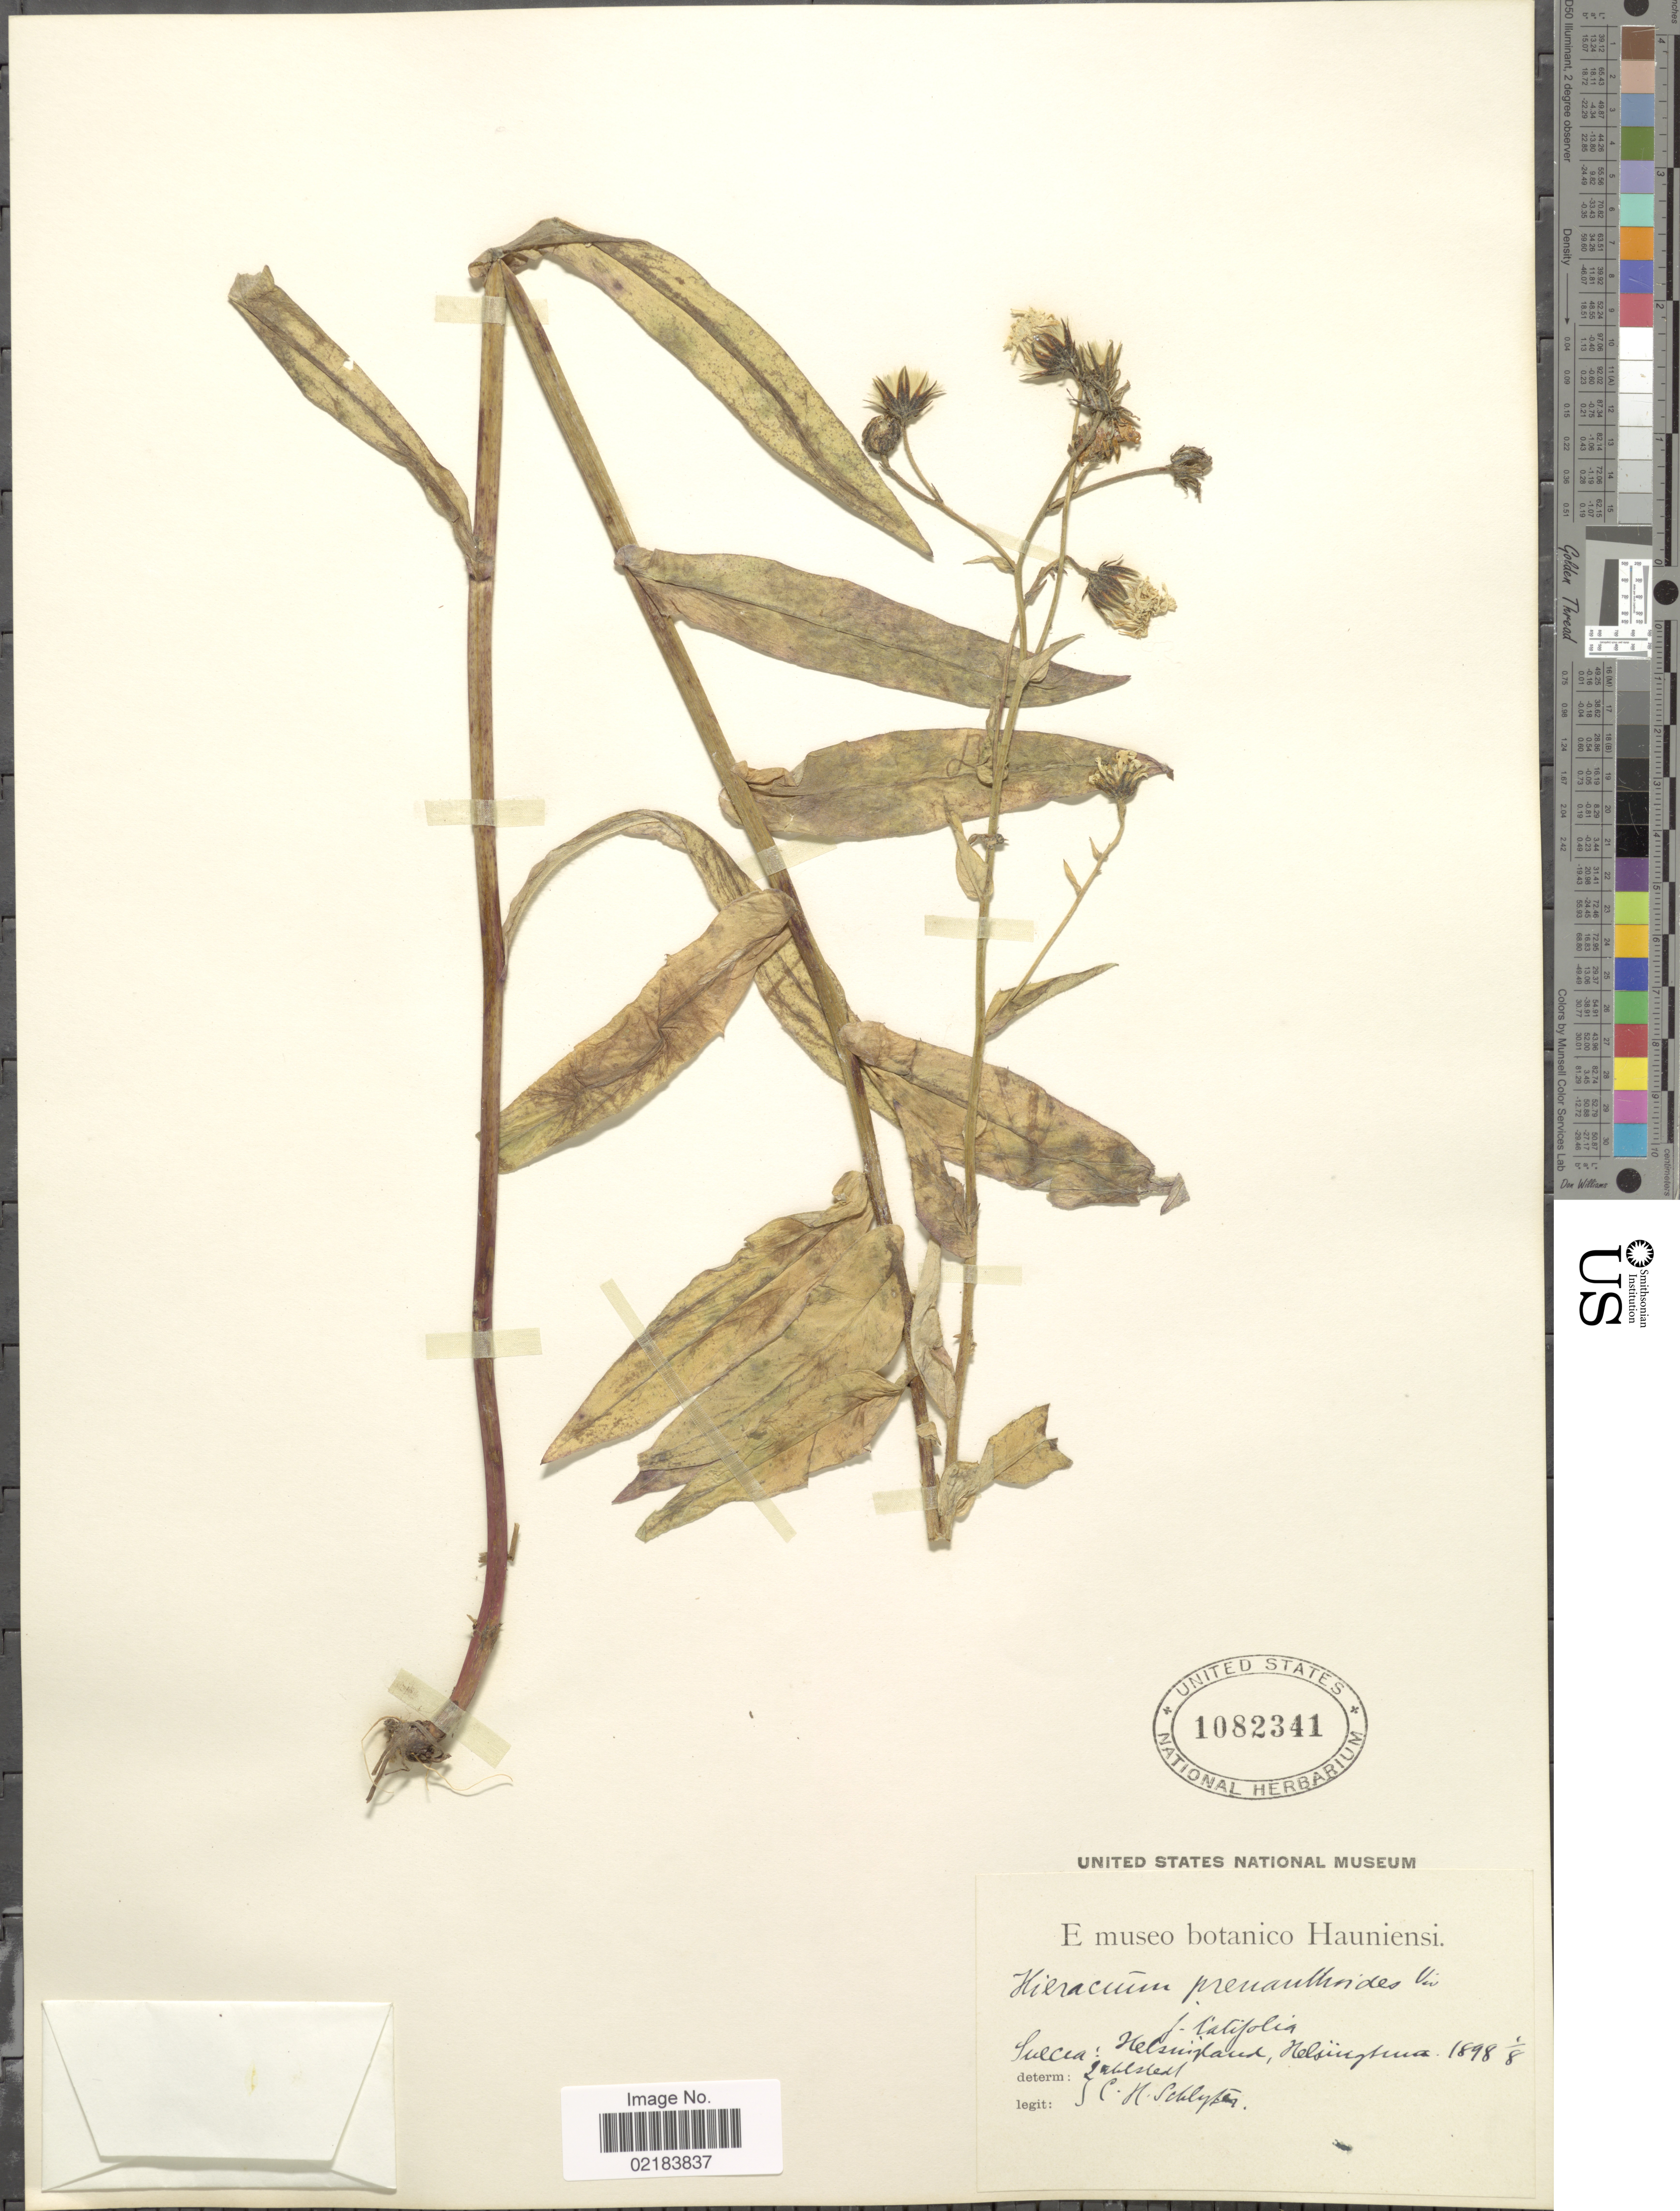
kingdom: Plantae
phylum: Tracheophyta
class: Magnoliopsida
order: Asterales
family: Asteraceae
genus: Hieracium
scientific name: Hieracium prenanthoides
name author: Vill.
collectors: H. Schlyter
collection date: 1898-08-01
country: Sweden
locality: Suecica, Hesingland, Helsingtuna [ = Halsingtuna].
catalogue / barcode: US 1082341